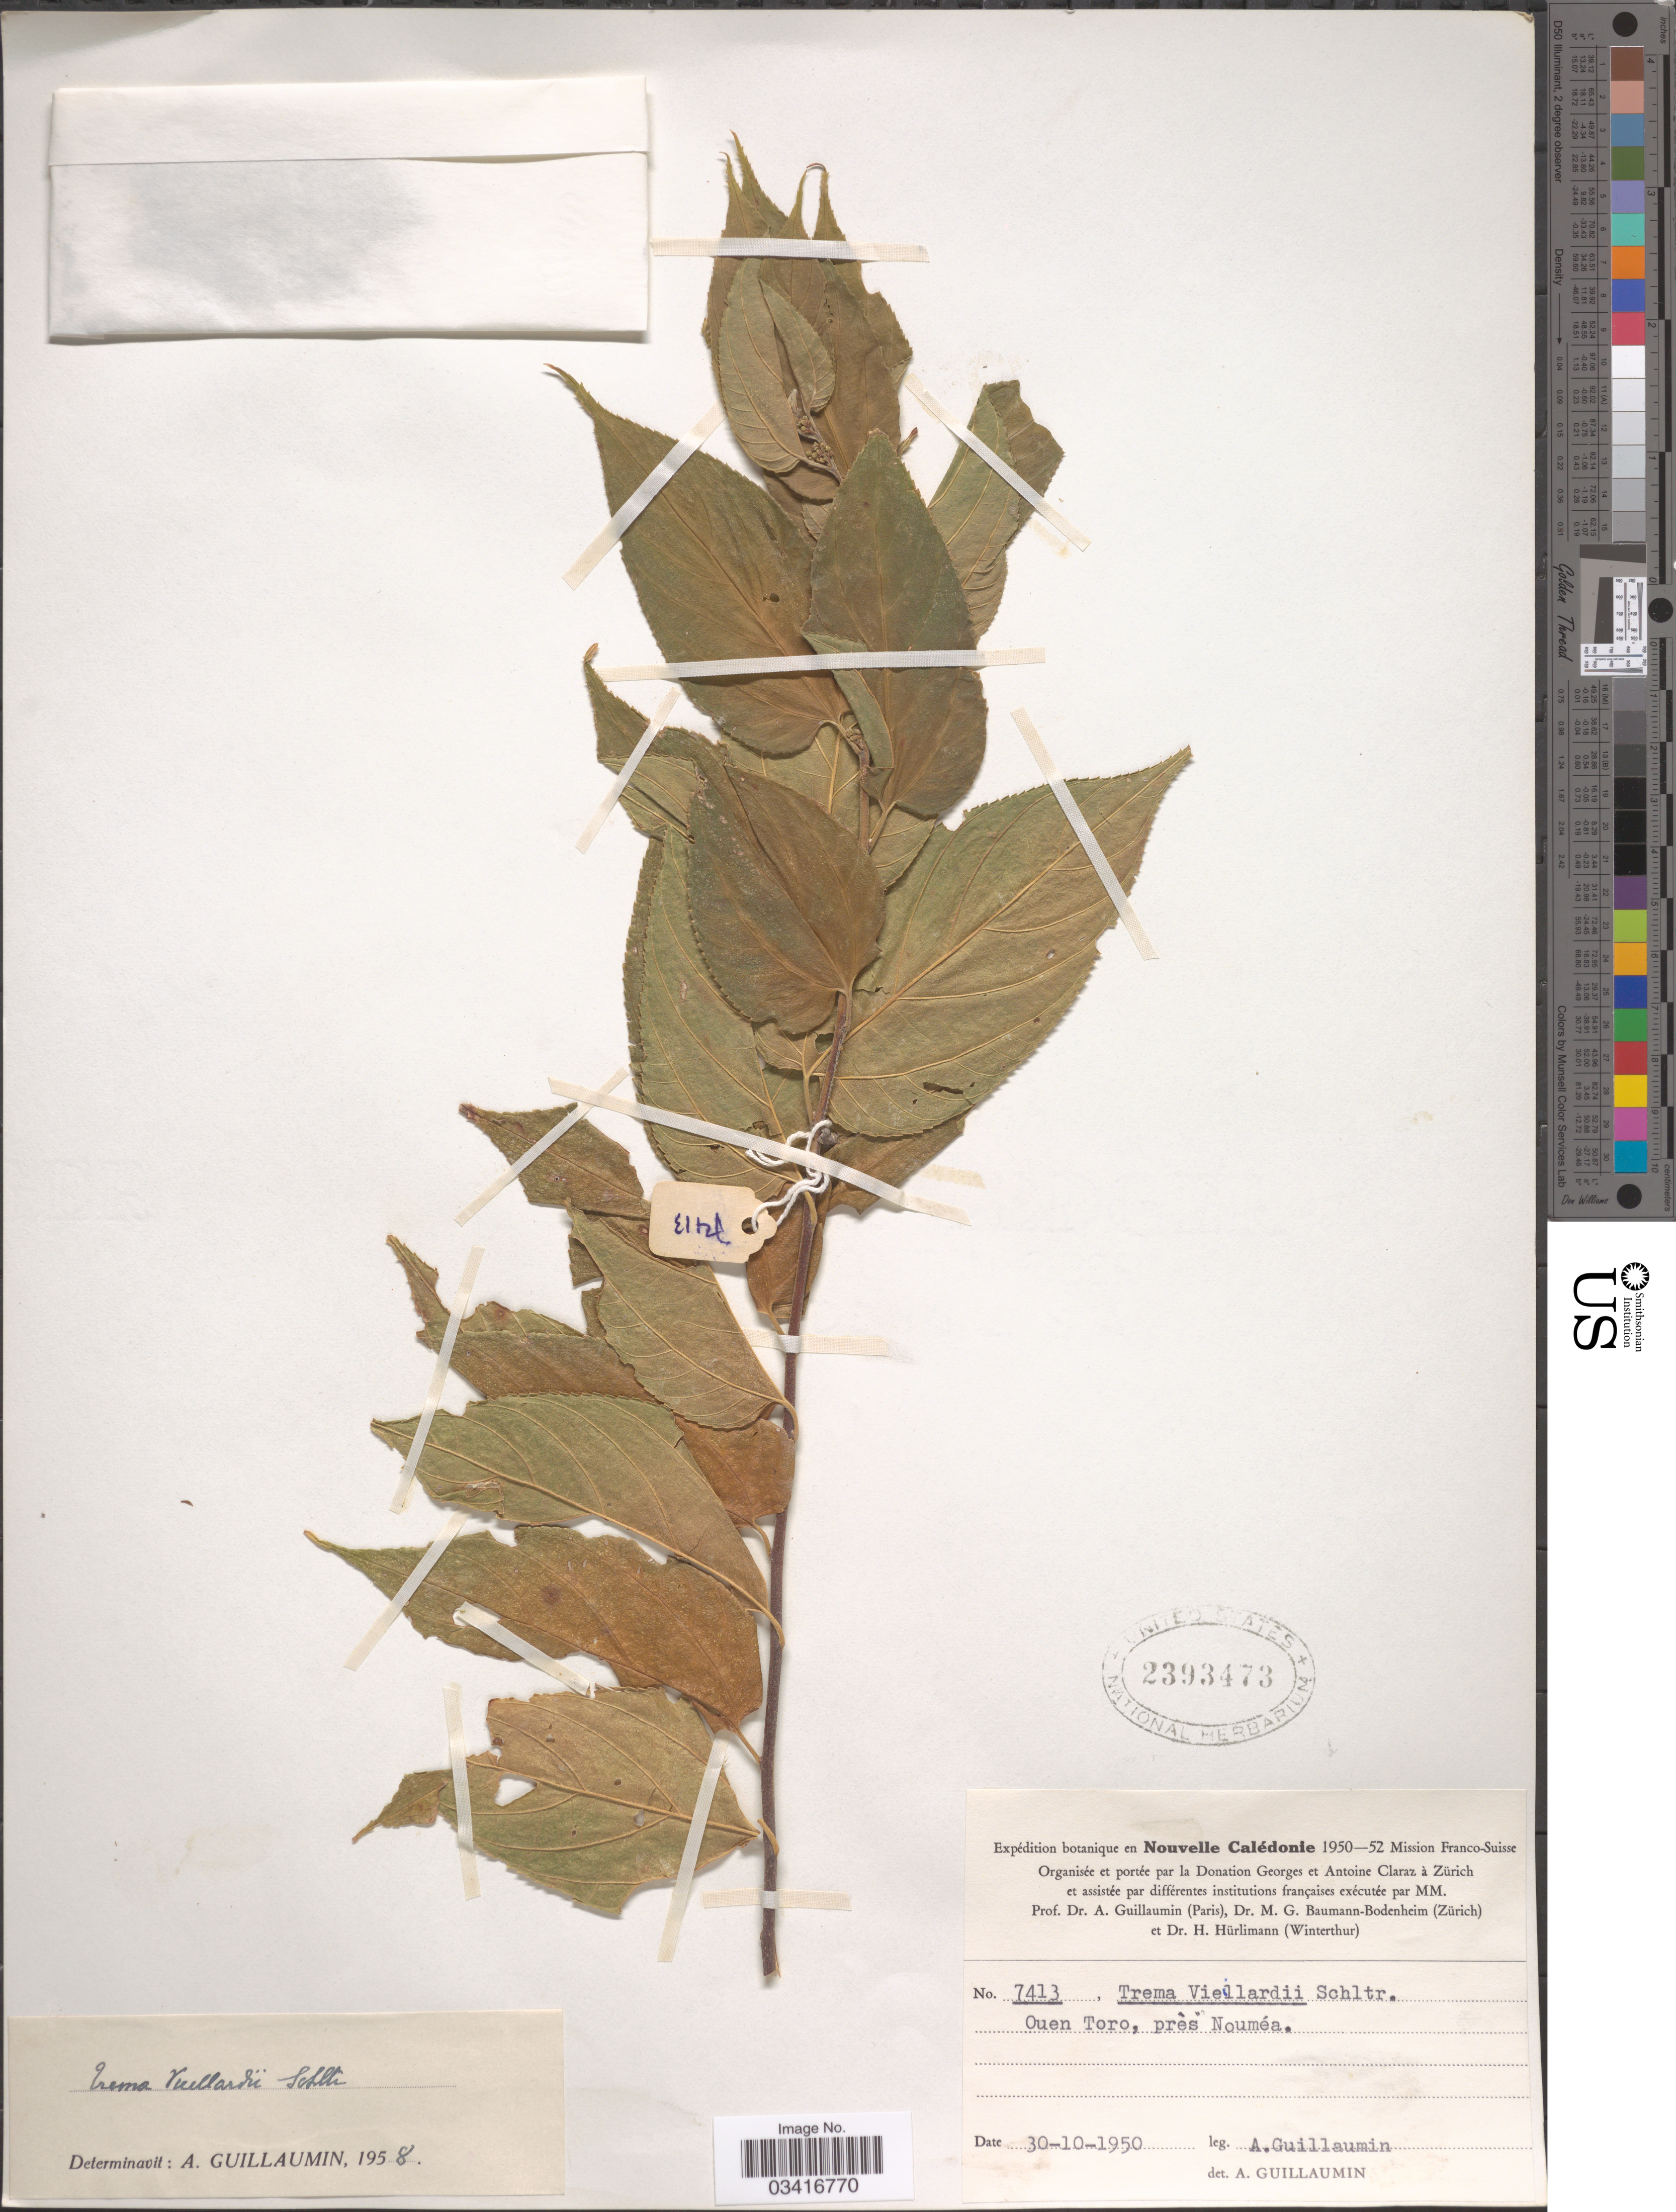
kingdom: Plantae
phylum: Tracheophyta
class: Magnoliopsida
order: Rosales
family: Cannabaceae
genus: Trema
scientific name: Trema vieillardii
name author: (Planch.) Schltr.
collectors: A. Guillaumin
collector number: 7413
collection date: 1950-10-30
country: New Caledonia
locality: Nouvelle Calédonie. Ouen Toro, près Nouméa.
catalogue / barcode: US 2393473